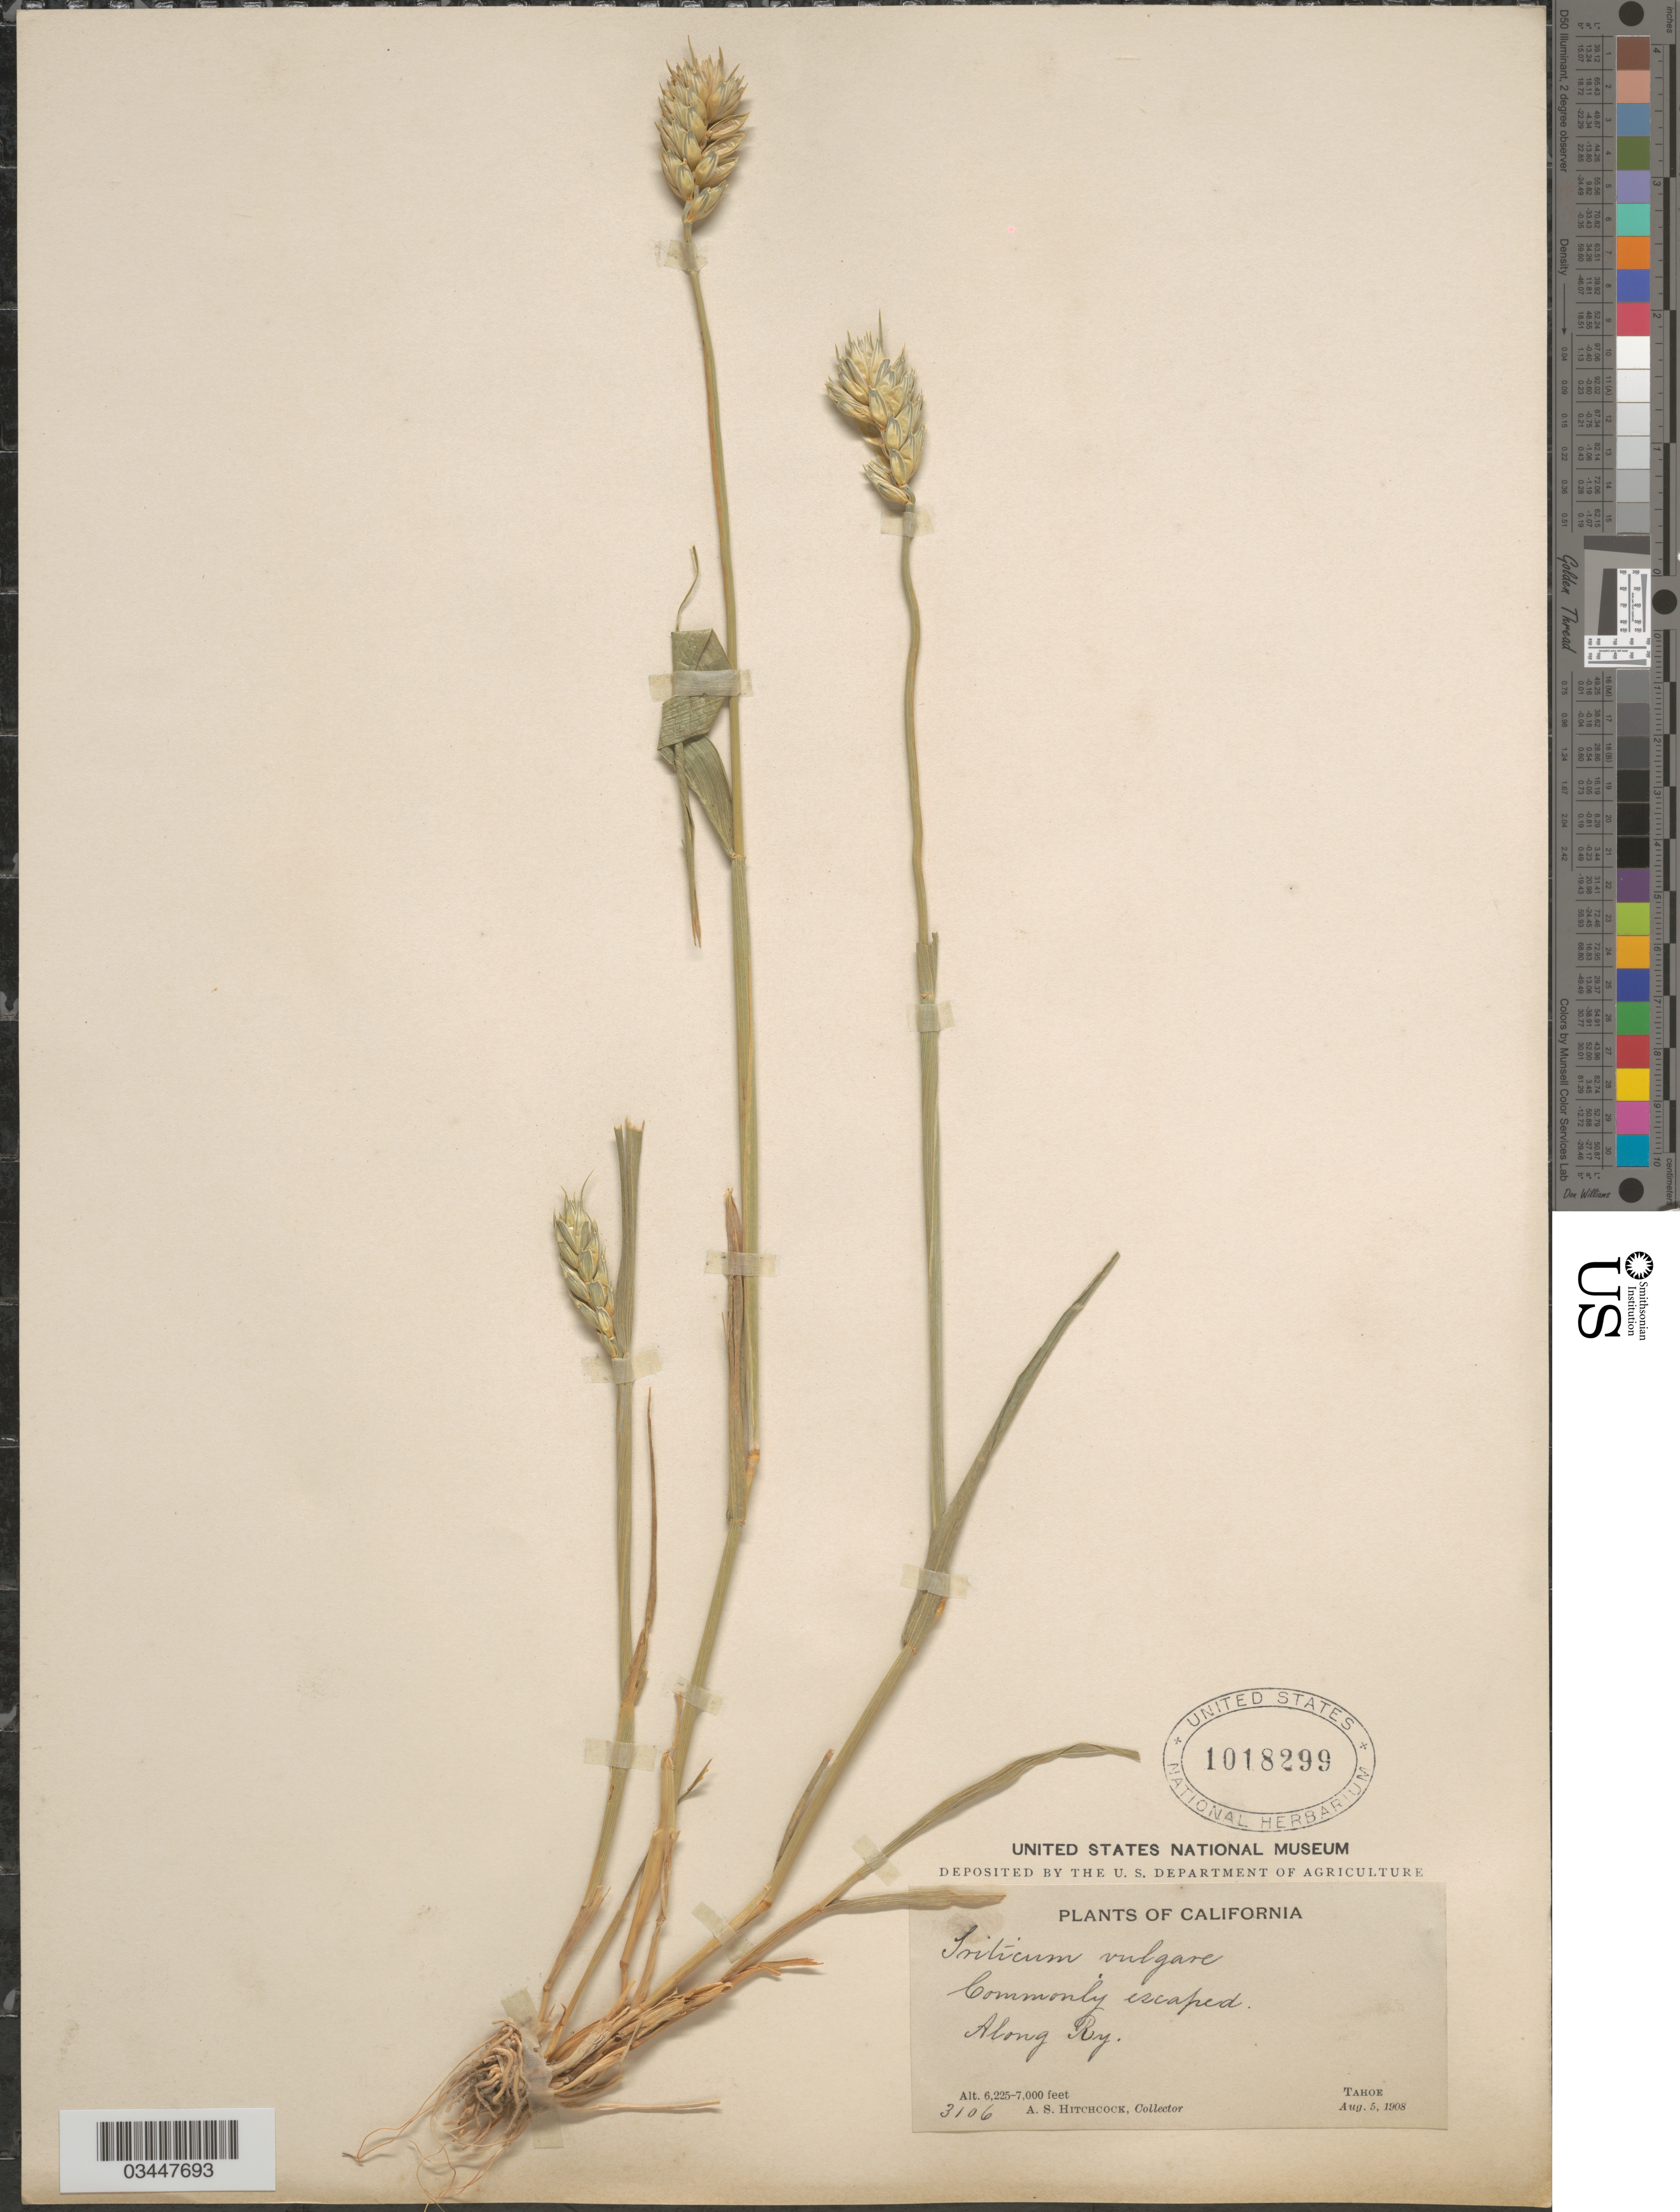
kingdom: Plantae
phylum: Tracheophyta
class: Liliopsida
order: Poales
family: Poaceae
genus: Triticum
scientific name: Triticum aestivum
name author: L.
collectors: A. S. Hitchcock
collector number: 3106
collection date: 1908-08-05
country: United States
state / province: California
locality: Along Ry. Tahoe.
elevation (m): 1897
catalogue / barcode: US 1018299